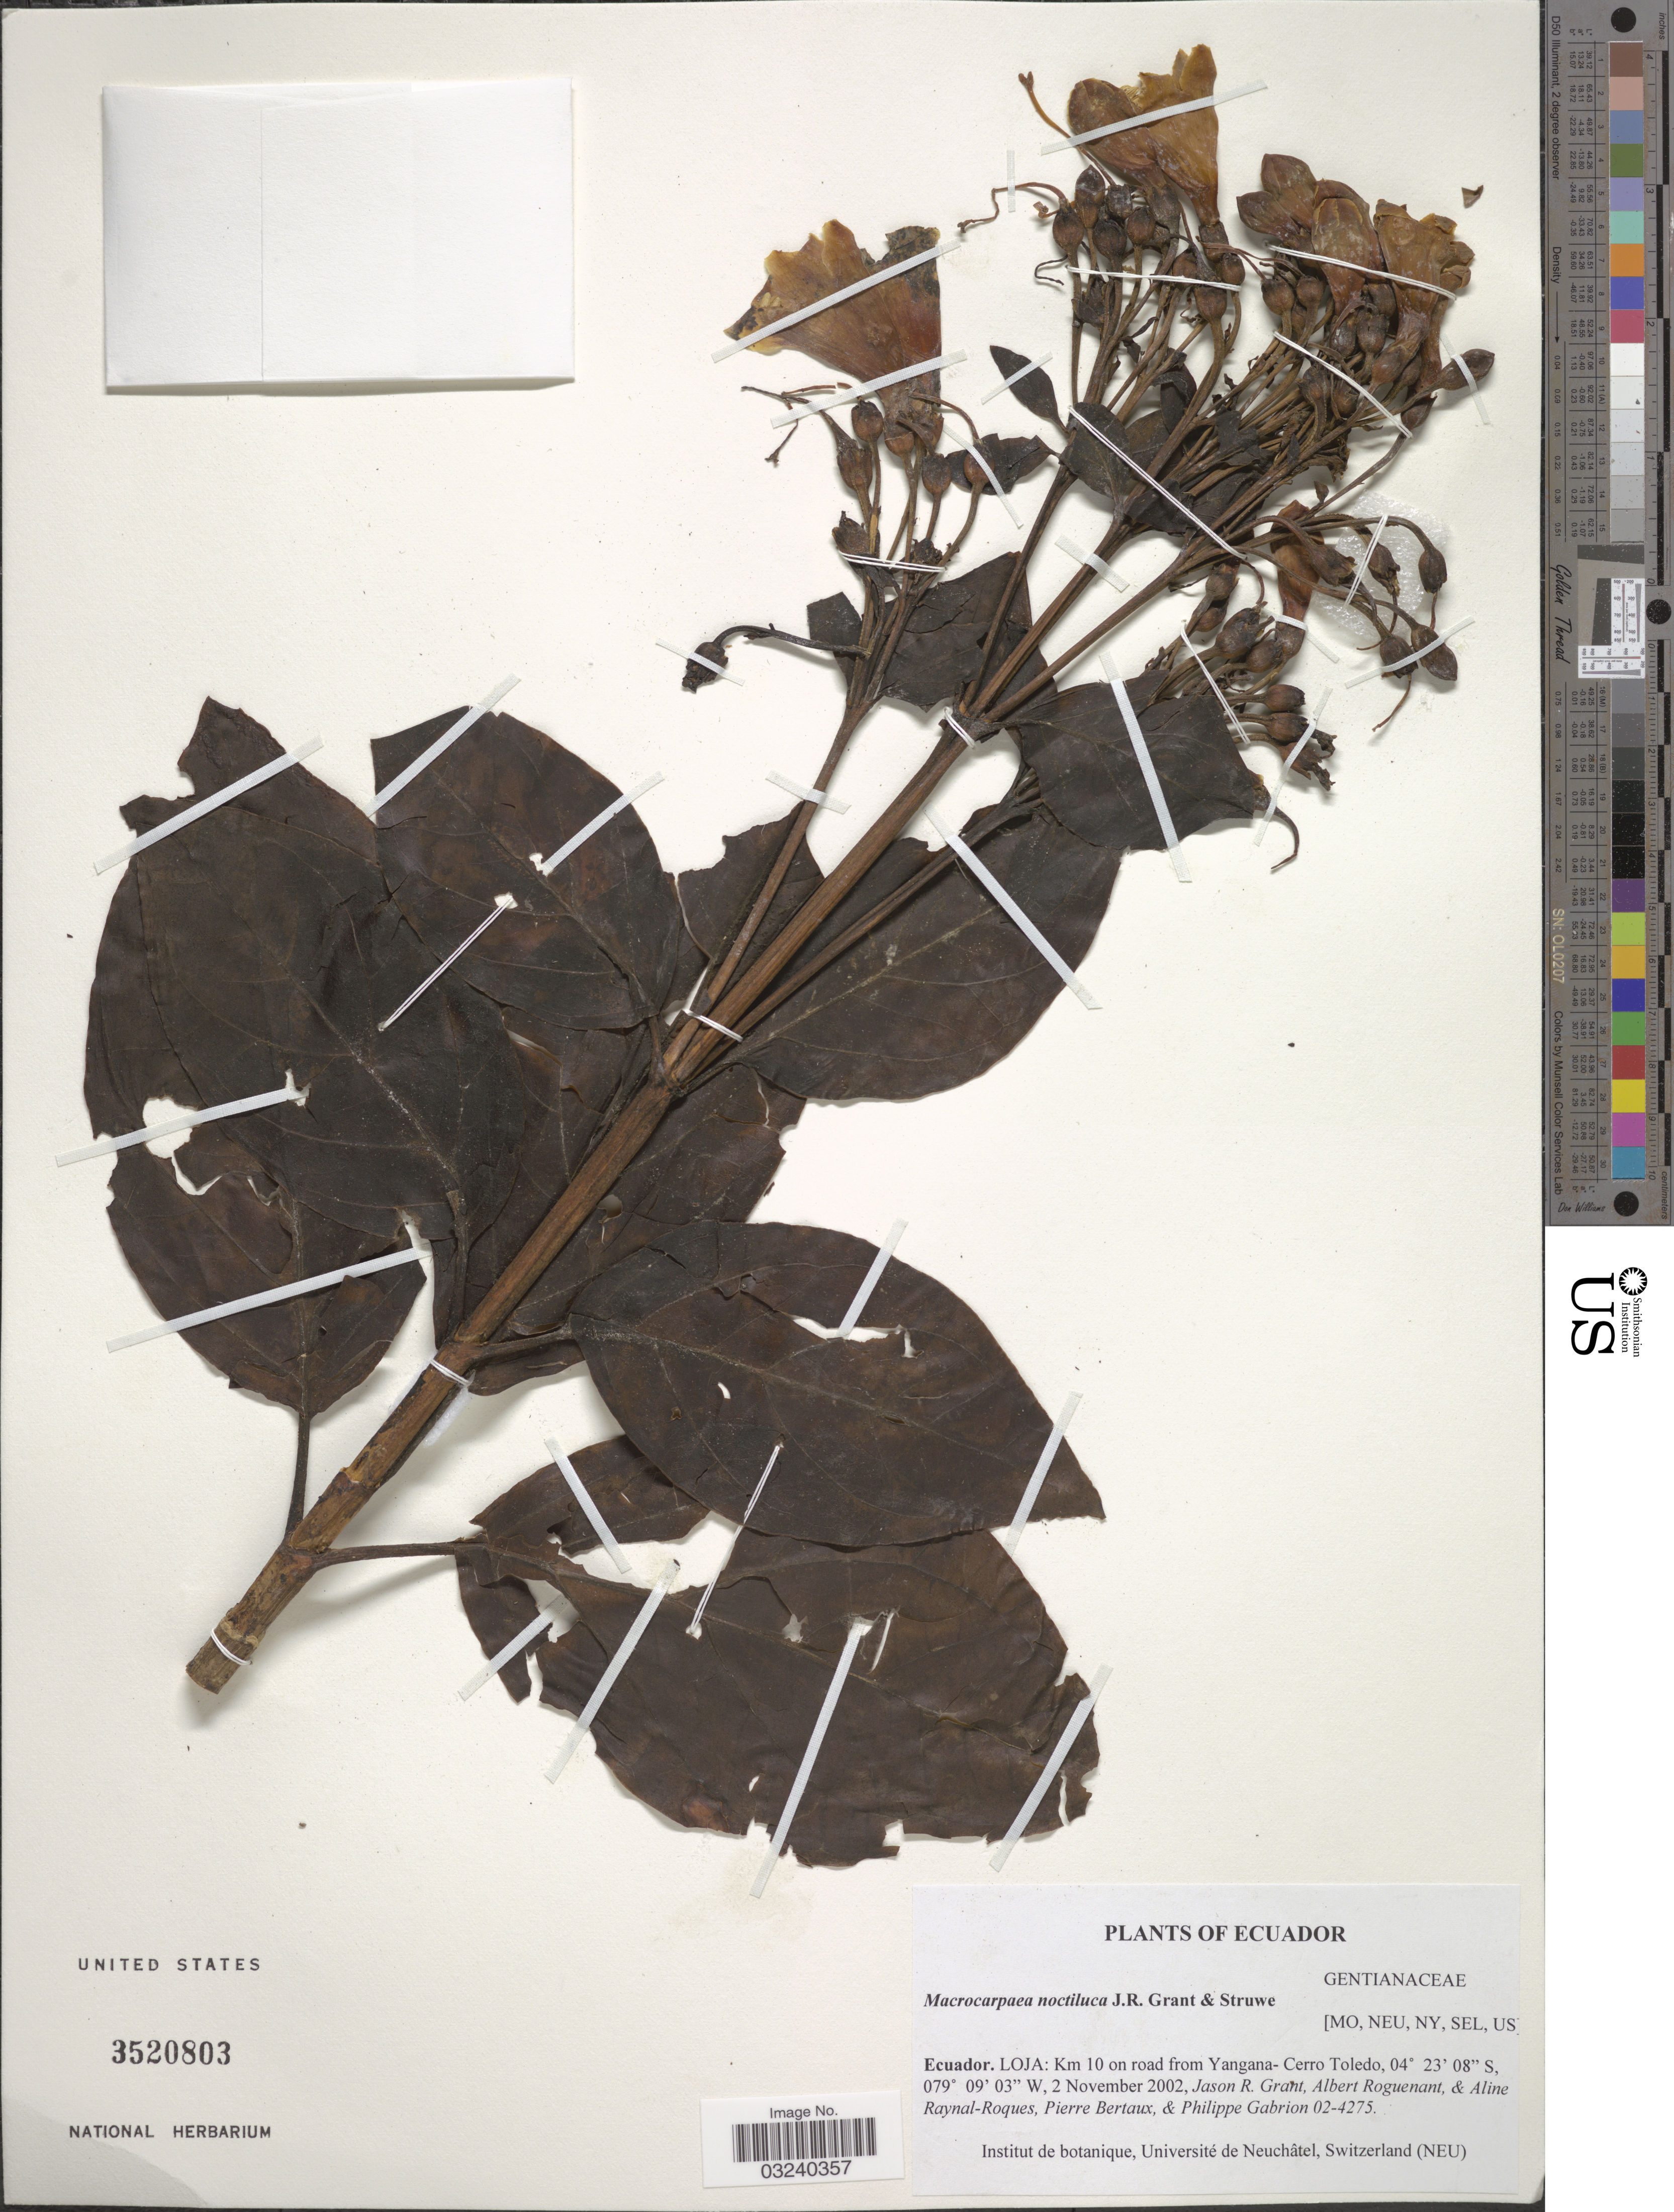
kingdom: Plantae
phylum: Tracheophyta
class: Magnoliopsida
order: Gentianales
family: Gentianaceae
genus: Macrocarpaea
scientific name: Macrocarpaea noctiluca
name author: J.R. Grant & Struwe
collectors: J. R. Grant, A. Roguenant, A. M. Raynal, P. Bertaux & P. Gabrion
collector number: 02-4275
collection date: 2002-11-02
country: Ecuador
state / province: Loja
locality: Km 10 on road from Yangana - Cerro Toledo.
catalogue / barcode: US 3520803